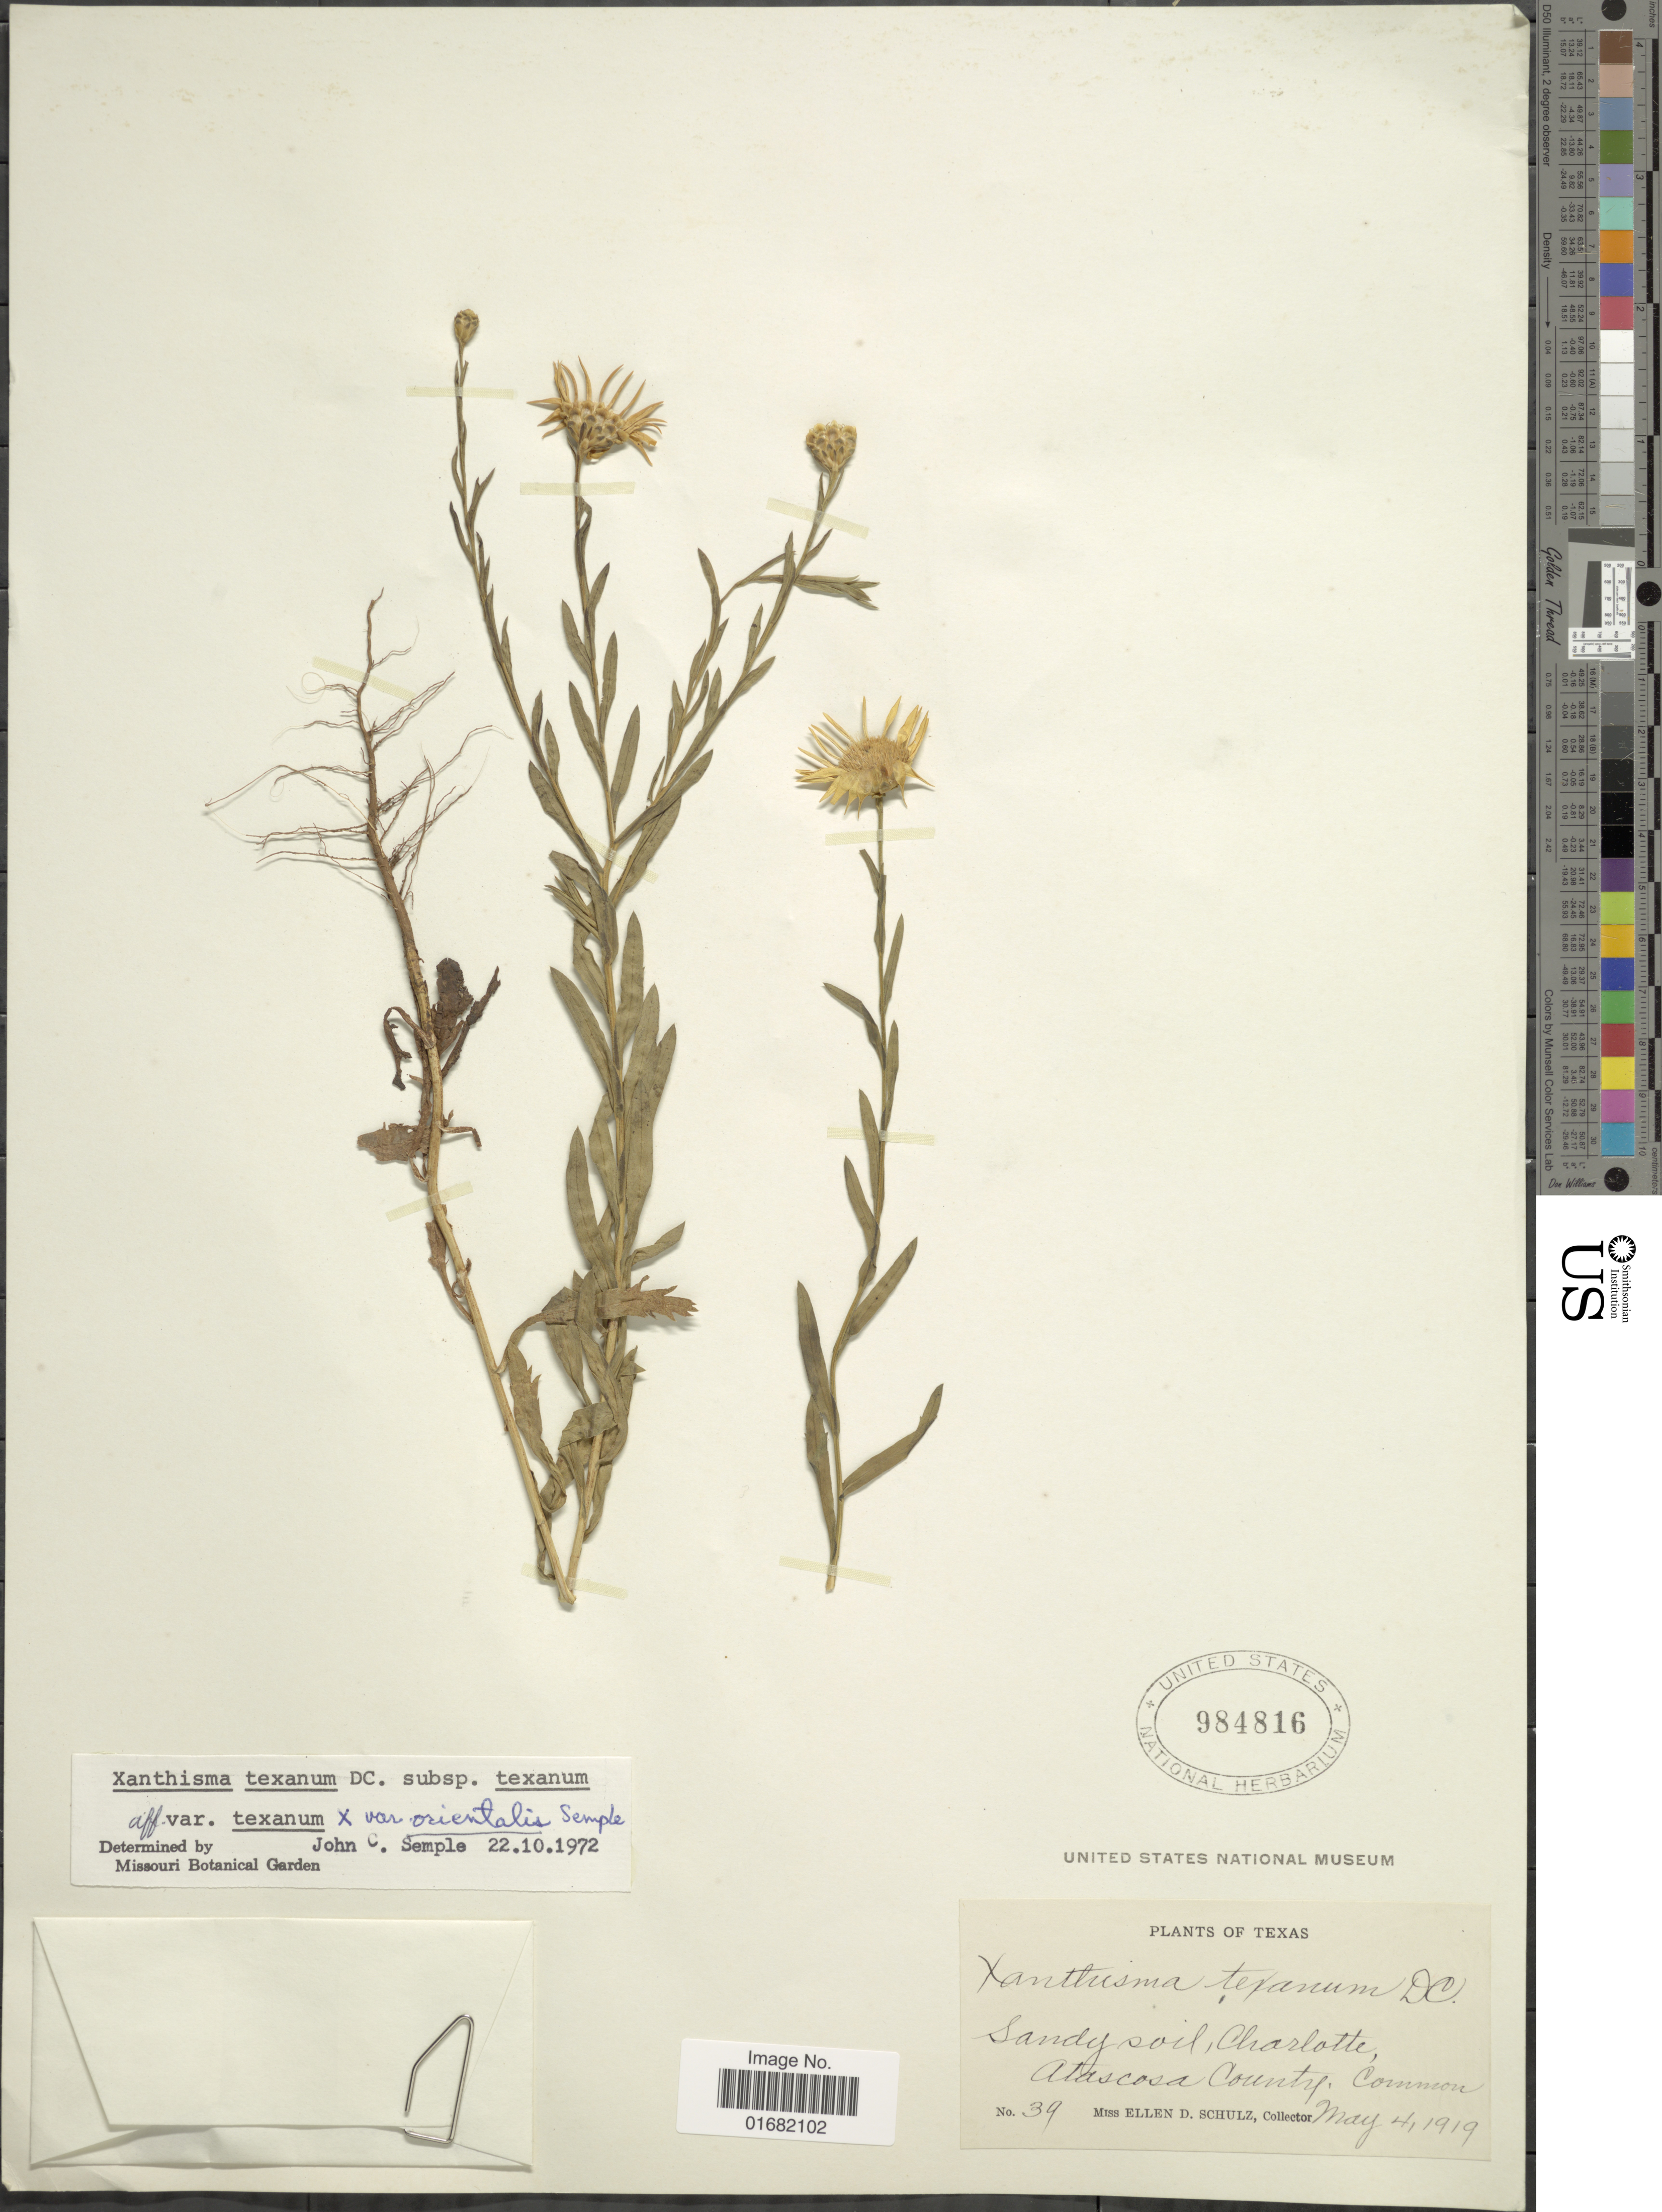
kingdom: Plantae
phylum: Tracheophyta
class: Magnoliopsida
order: Asterales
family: Asteraceae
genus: Xanthisma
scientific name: Xanthisma texanum subsp. texanum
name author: DC.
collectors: E. D. Schulz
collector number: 39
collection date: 1919-05-04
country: United States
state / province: Texas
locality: Charlotte, Atascosa County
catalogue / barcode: US 984816